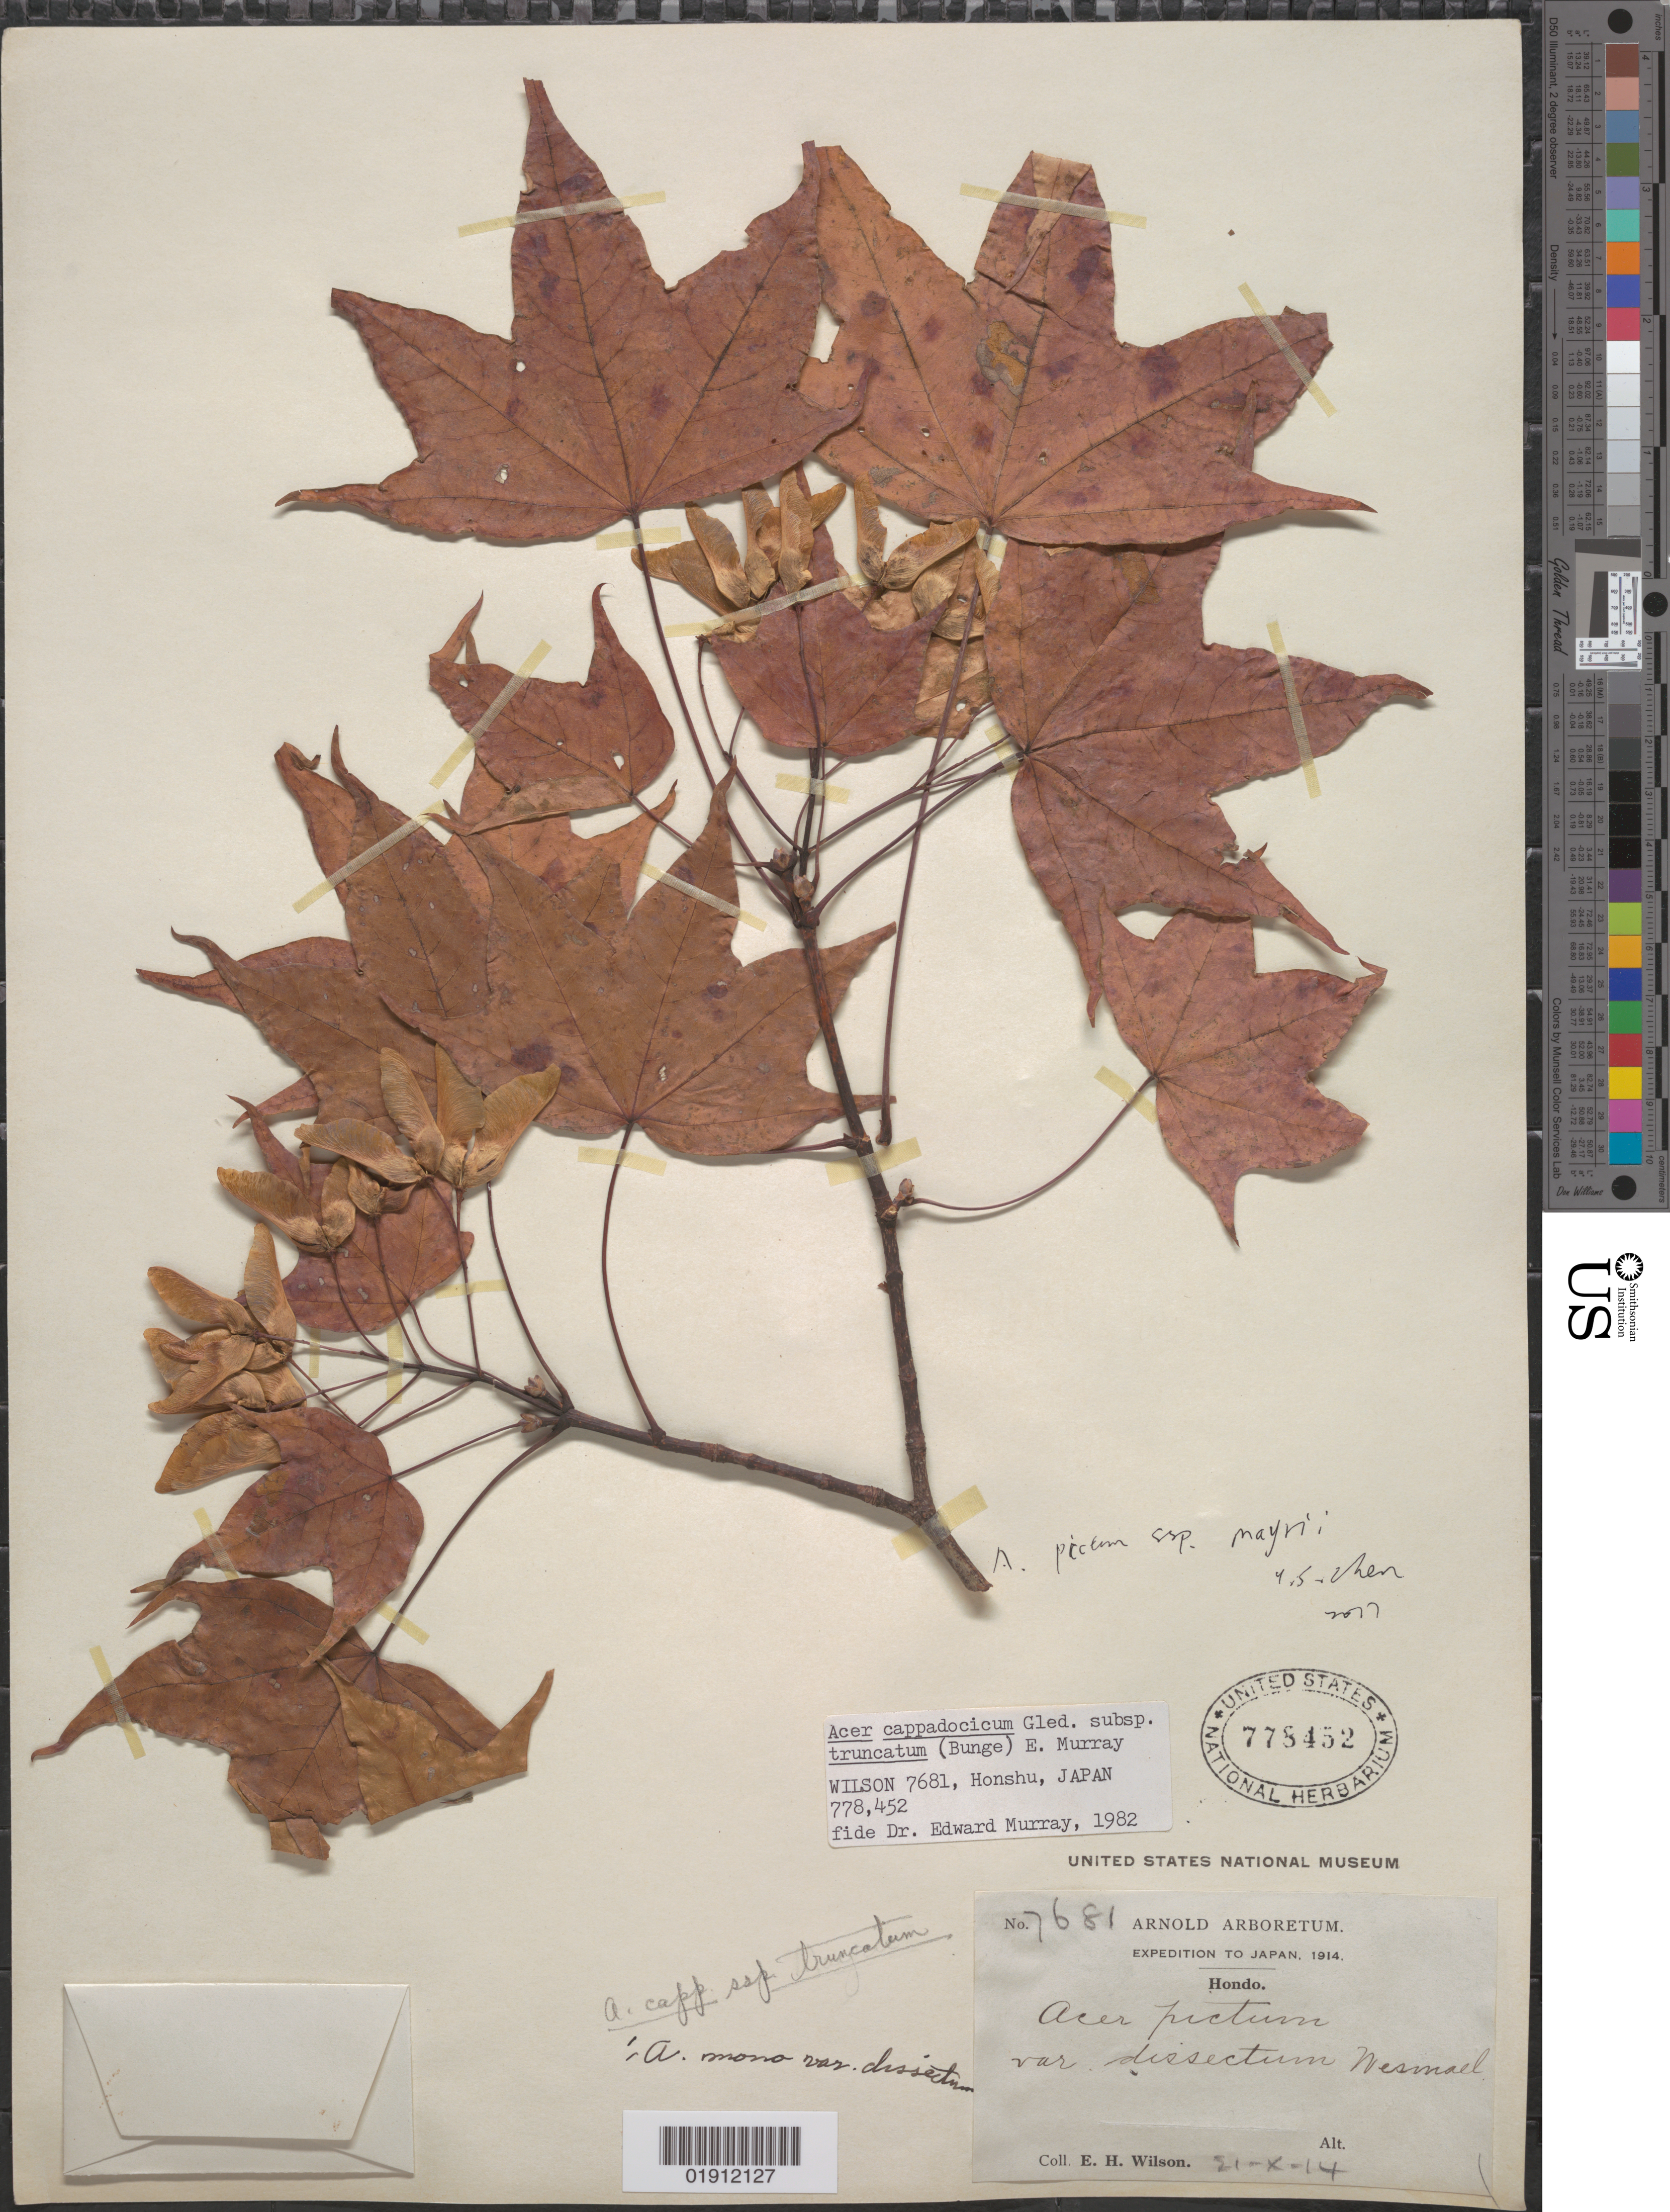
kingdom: Plantae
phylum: Tracheophyta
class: Magnoliopsida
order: Sapindales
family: Sapindaceae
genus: Acer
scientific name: Acer cappadocicum subsp. truncatum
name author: (Bunge) A.E. Murray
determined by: Murray, Edward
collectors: E. H. Wilson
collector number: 7681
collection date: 1914-10-21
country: Japan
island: Honshu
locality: Hondo [Honshu]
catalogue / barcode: US 778452